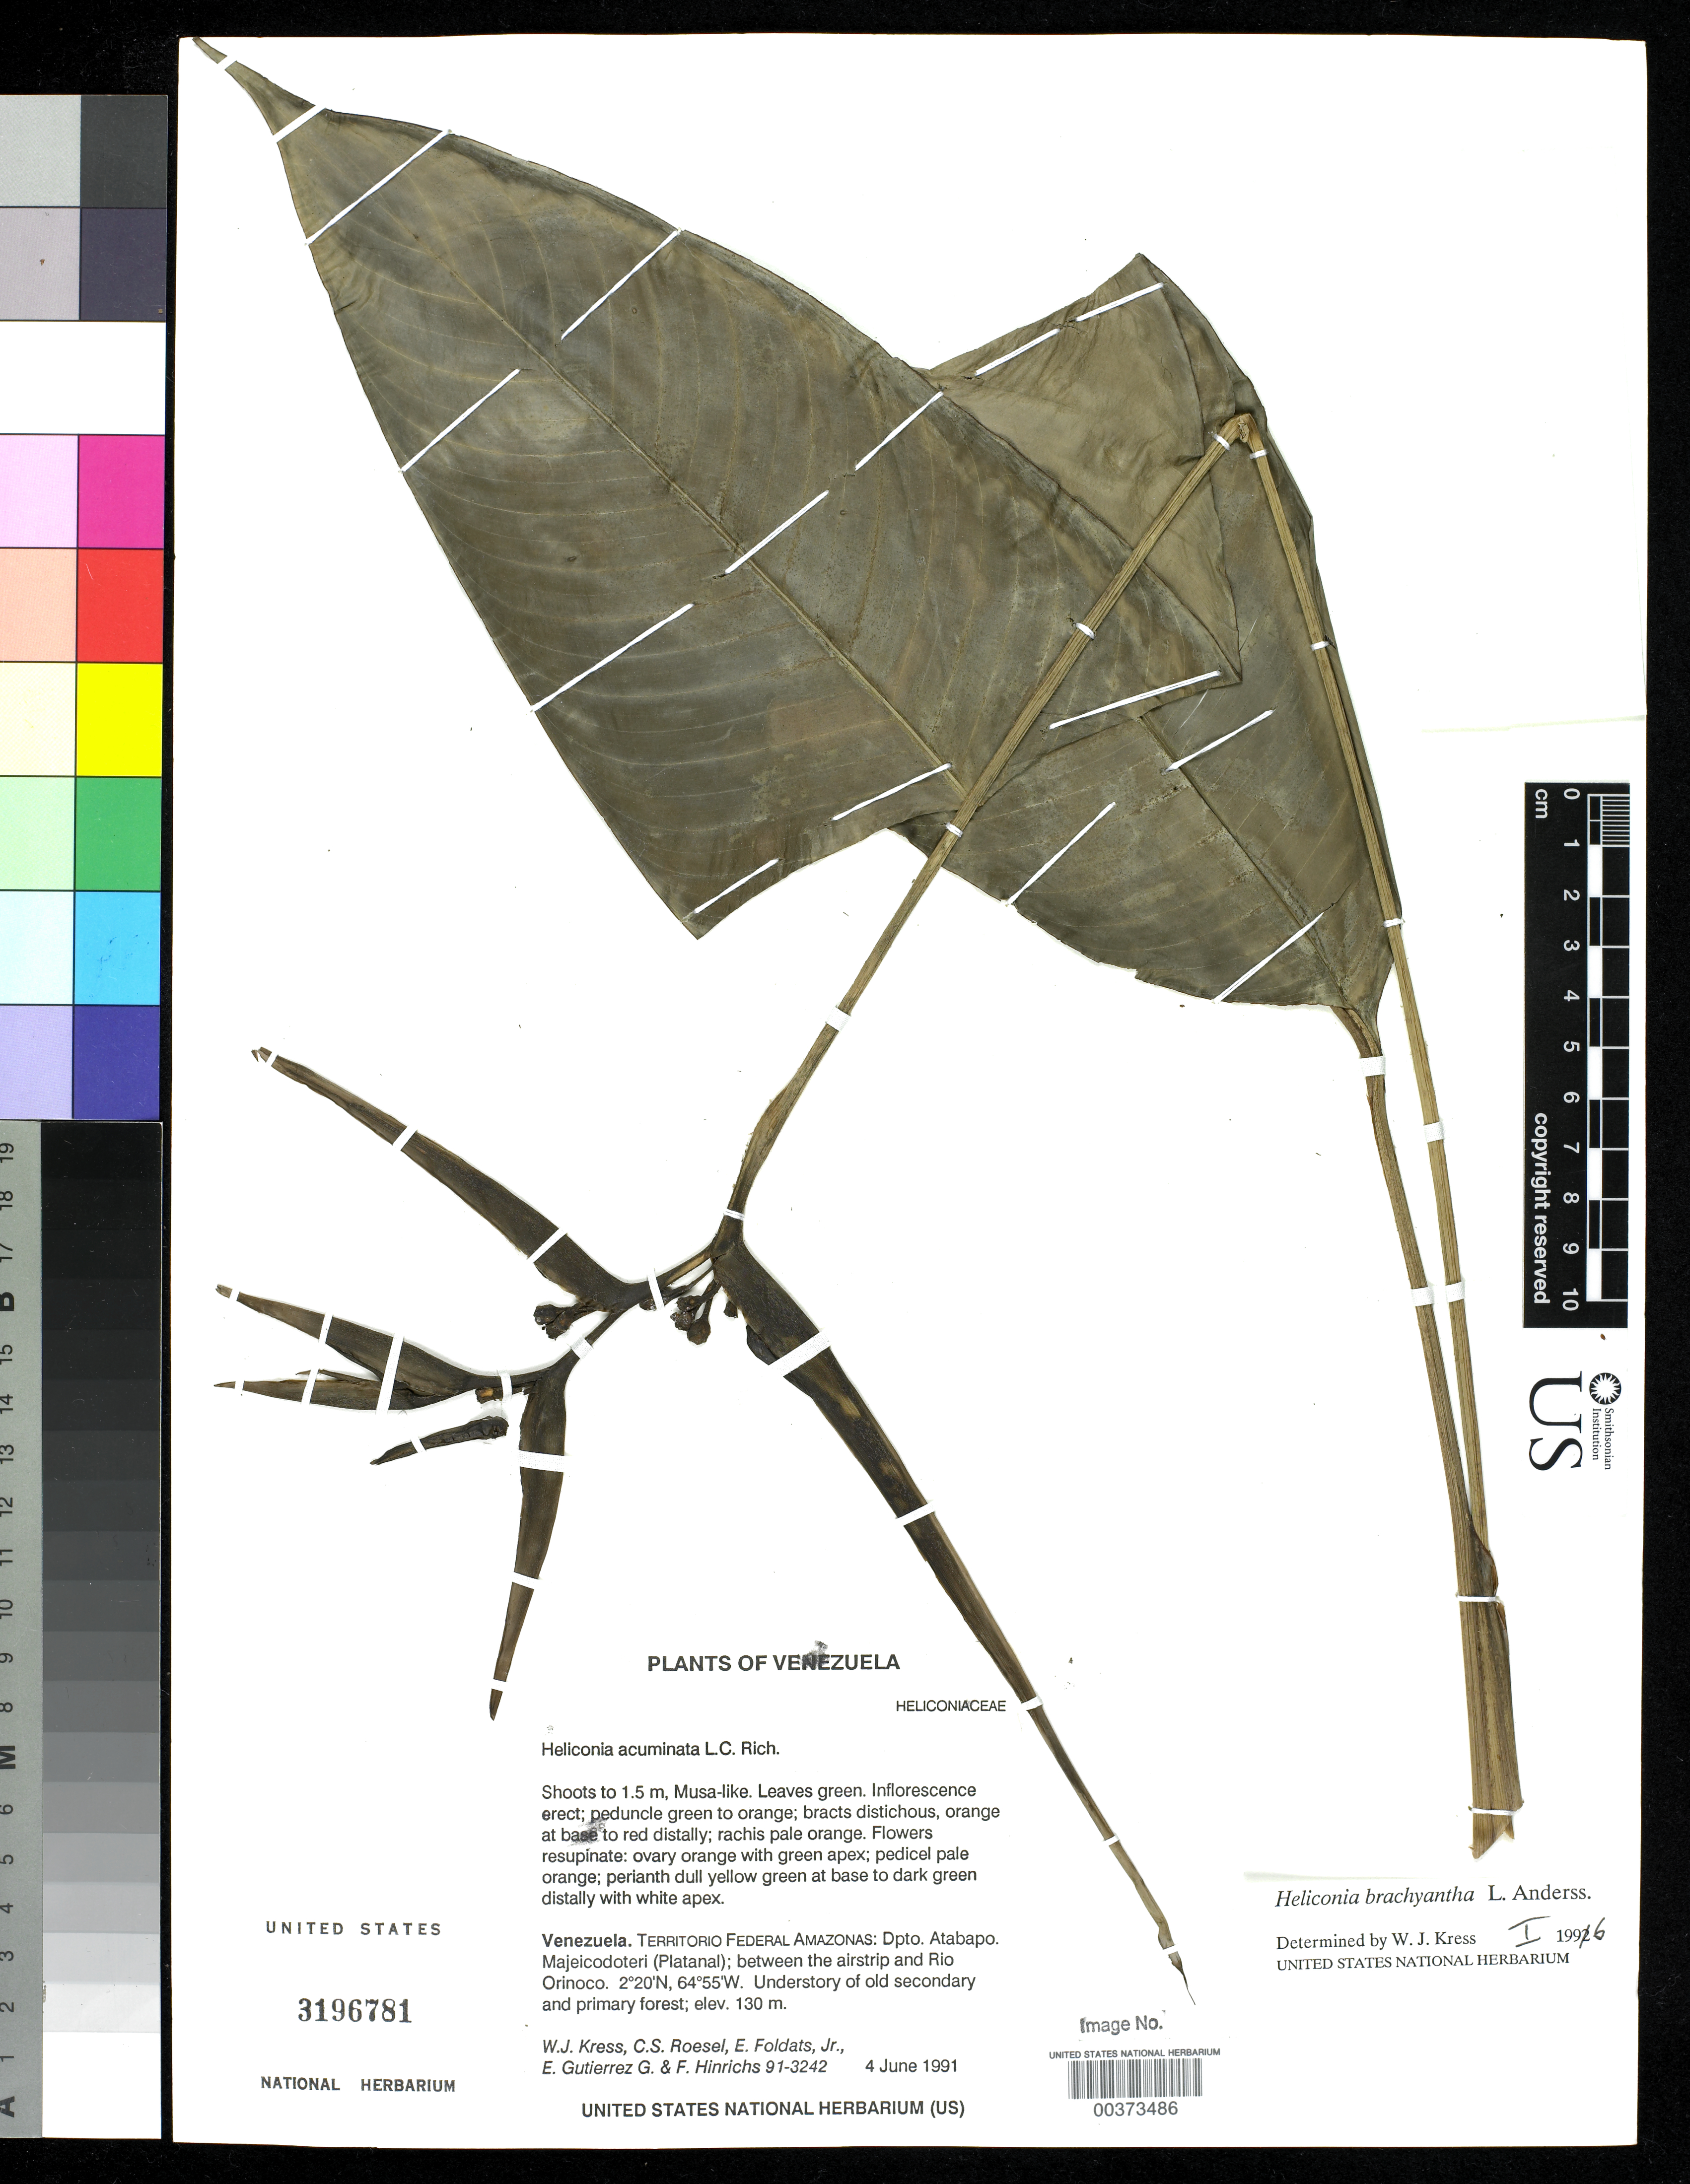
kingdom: Plantae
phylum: Tracheophyta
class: Liliopsida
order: Zingiberales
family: Heliconiaceae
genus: Heliconia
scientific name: Heliconia brachyantha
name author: L. Andersson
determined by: Kress, W. J., (US), Smithsonian Institution - National Museum of Natural History (UNITED STATES)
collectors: W. J. Kress, C. S. Roesel, E. Foldats, E. Gutierrez G. & F. Hinrichs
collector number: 91-3242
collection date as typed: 04 Jun 1991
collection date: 1991-06-04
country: Venezuela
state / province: Amazonas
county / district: Atabapo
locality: Majeicodoteri (platanal); between the airstrip and rio orinoco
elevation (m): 130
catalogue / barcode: US 3196781